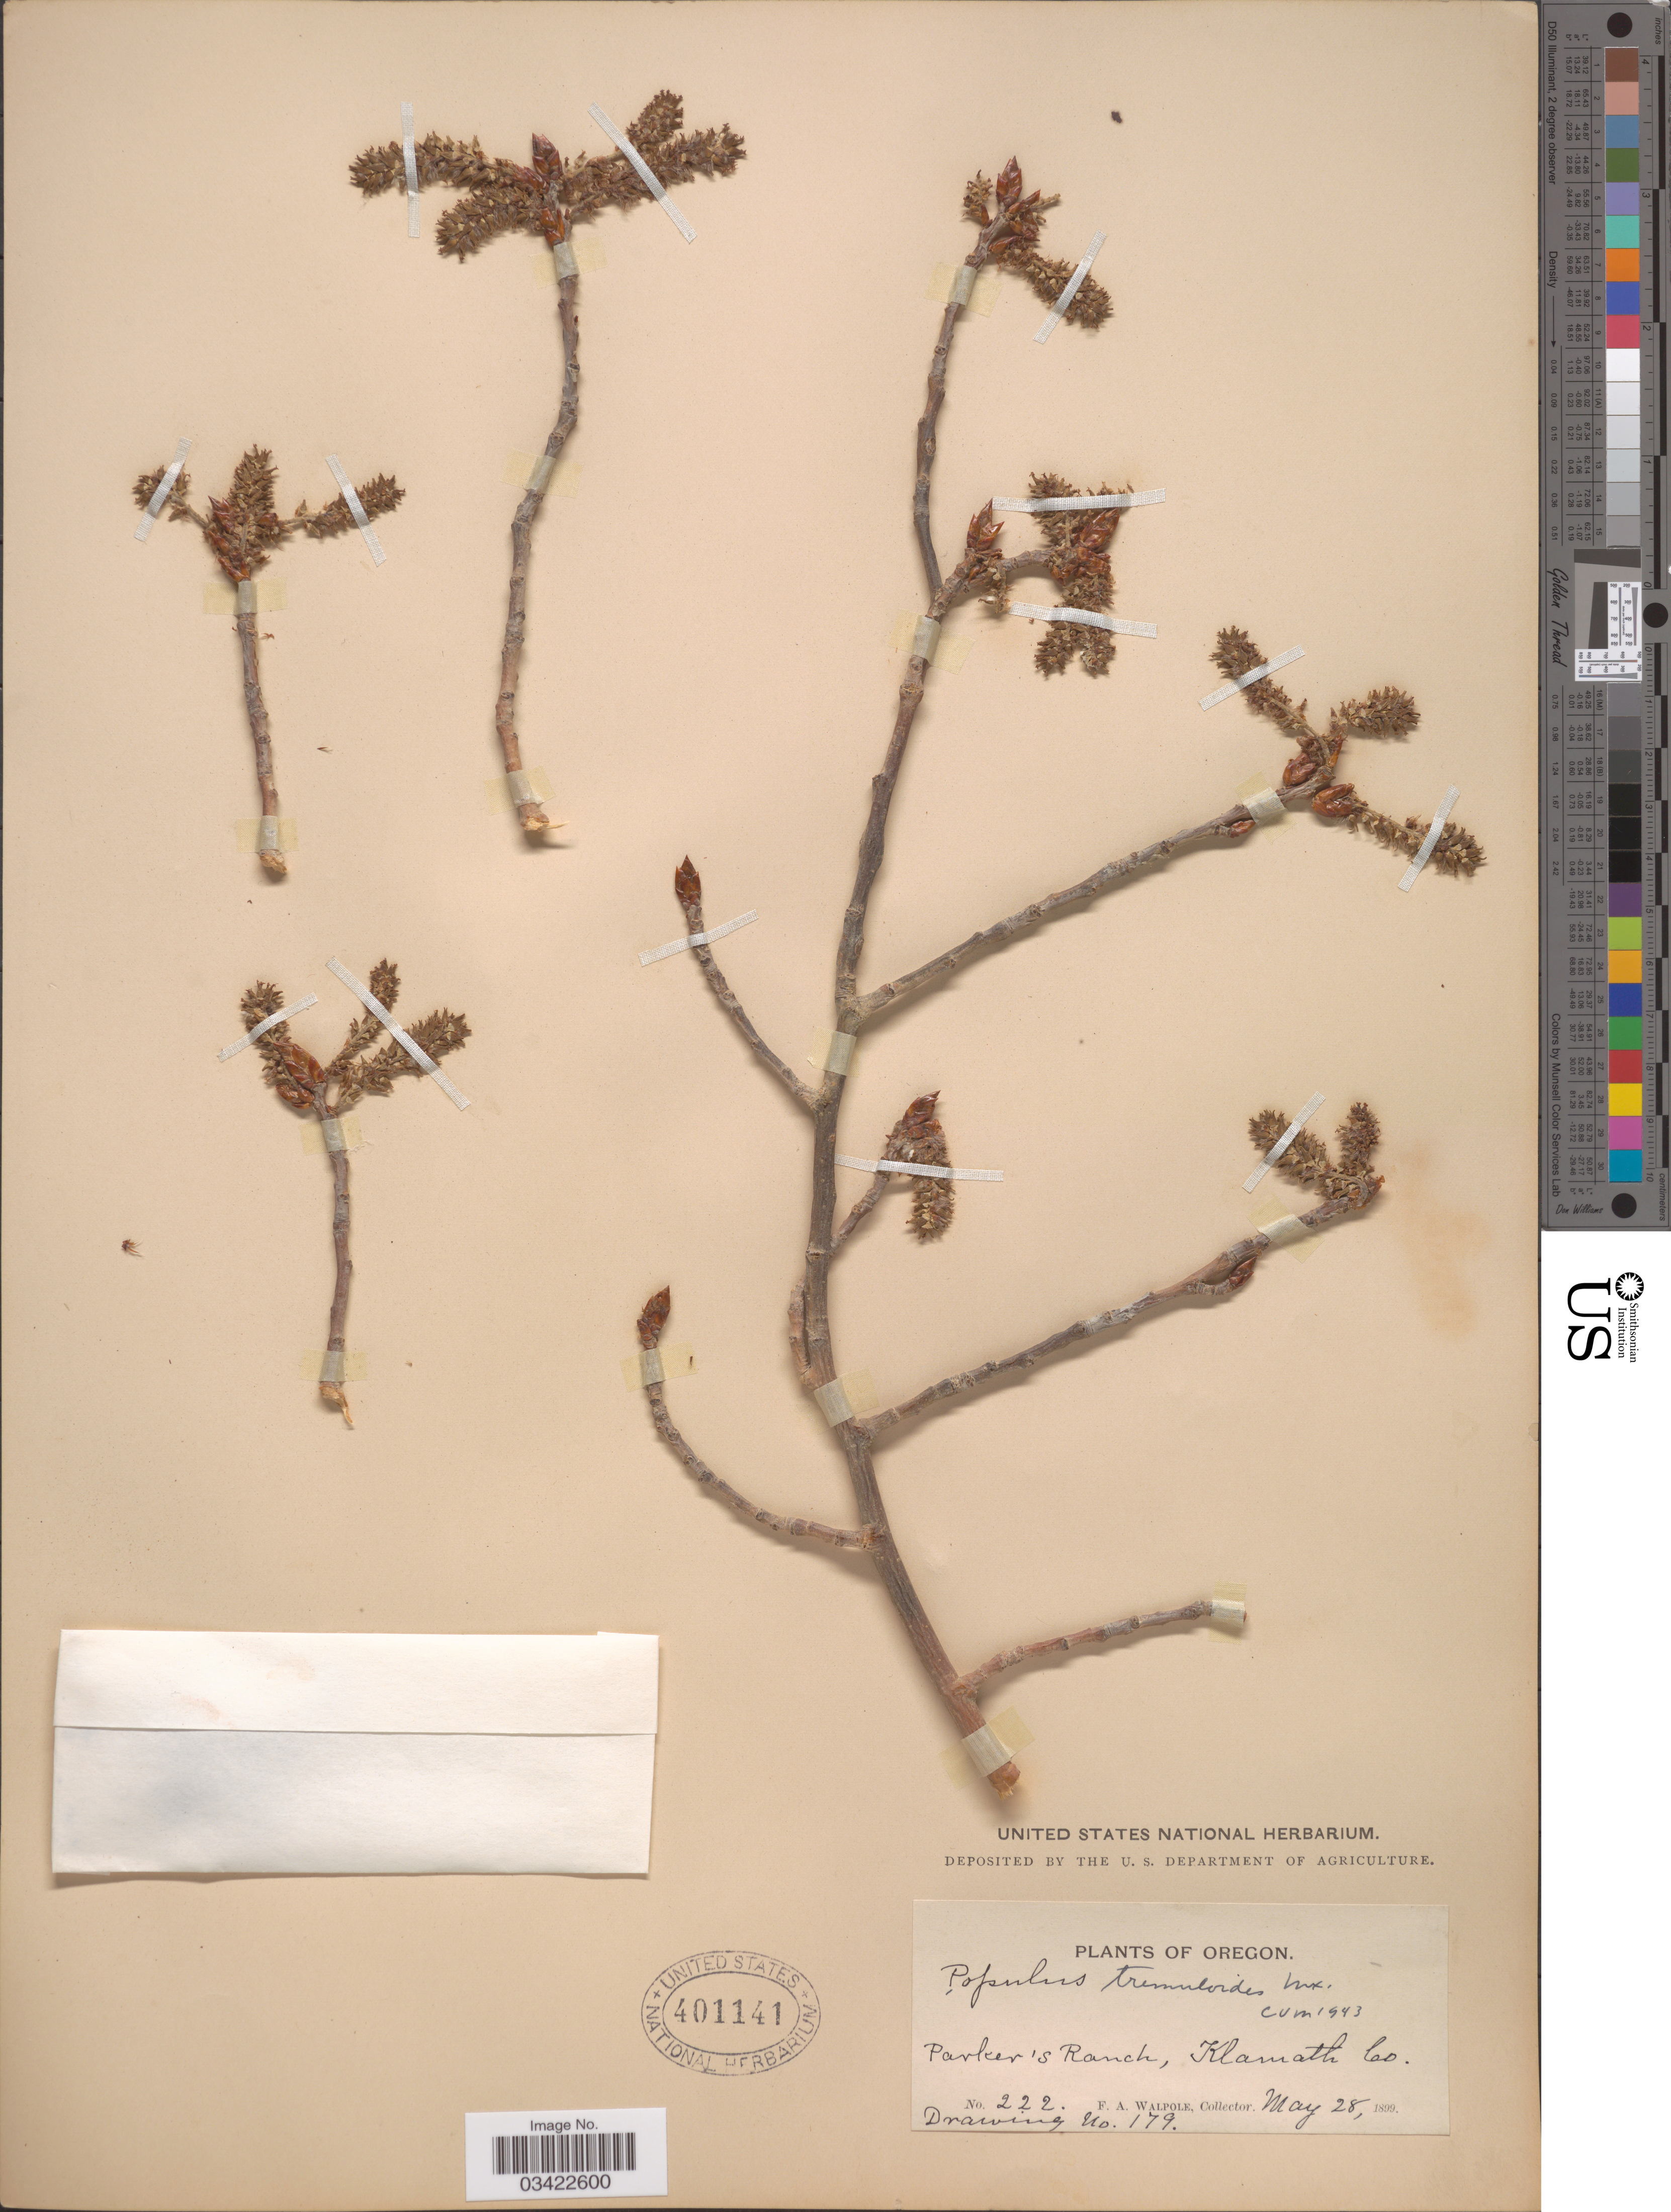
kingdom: Plantae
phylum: Tracheophyta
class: Magnoliopsida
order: Malpighiales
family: Salicaceae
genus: Populus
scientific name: Populus tremuloides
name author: Michx.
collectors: F. Walpole & Drawing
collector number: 222/179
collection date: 1899-05-28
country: United States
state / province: Oregon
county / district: Klamath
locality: Parker's Ranch, Klamath Co.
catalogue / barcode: US 401141